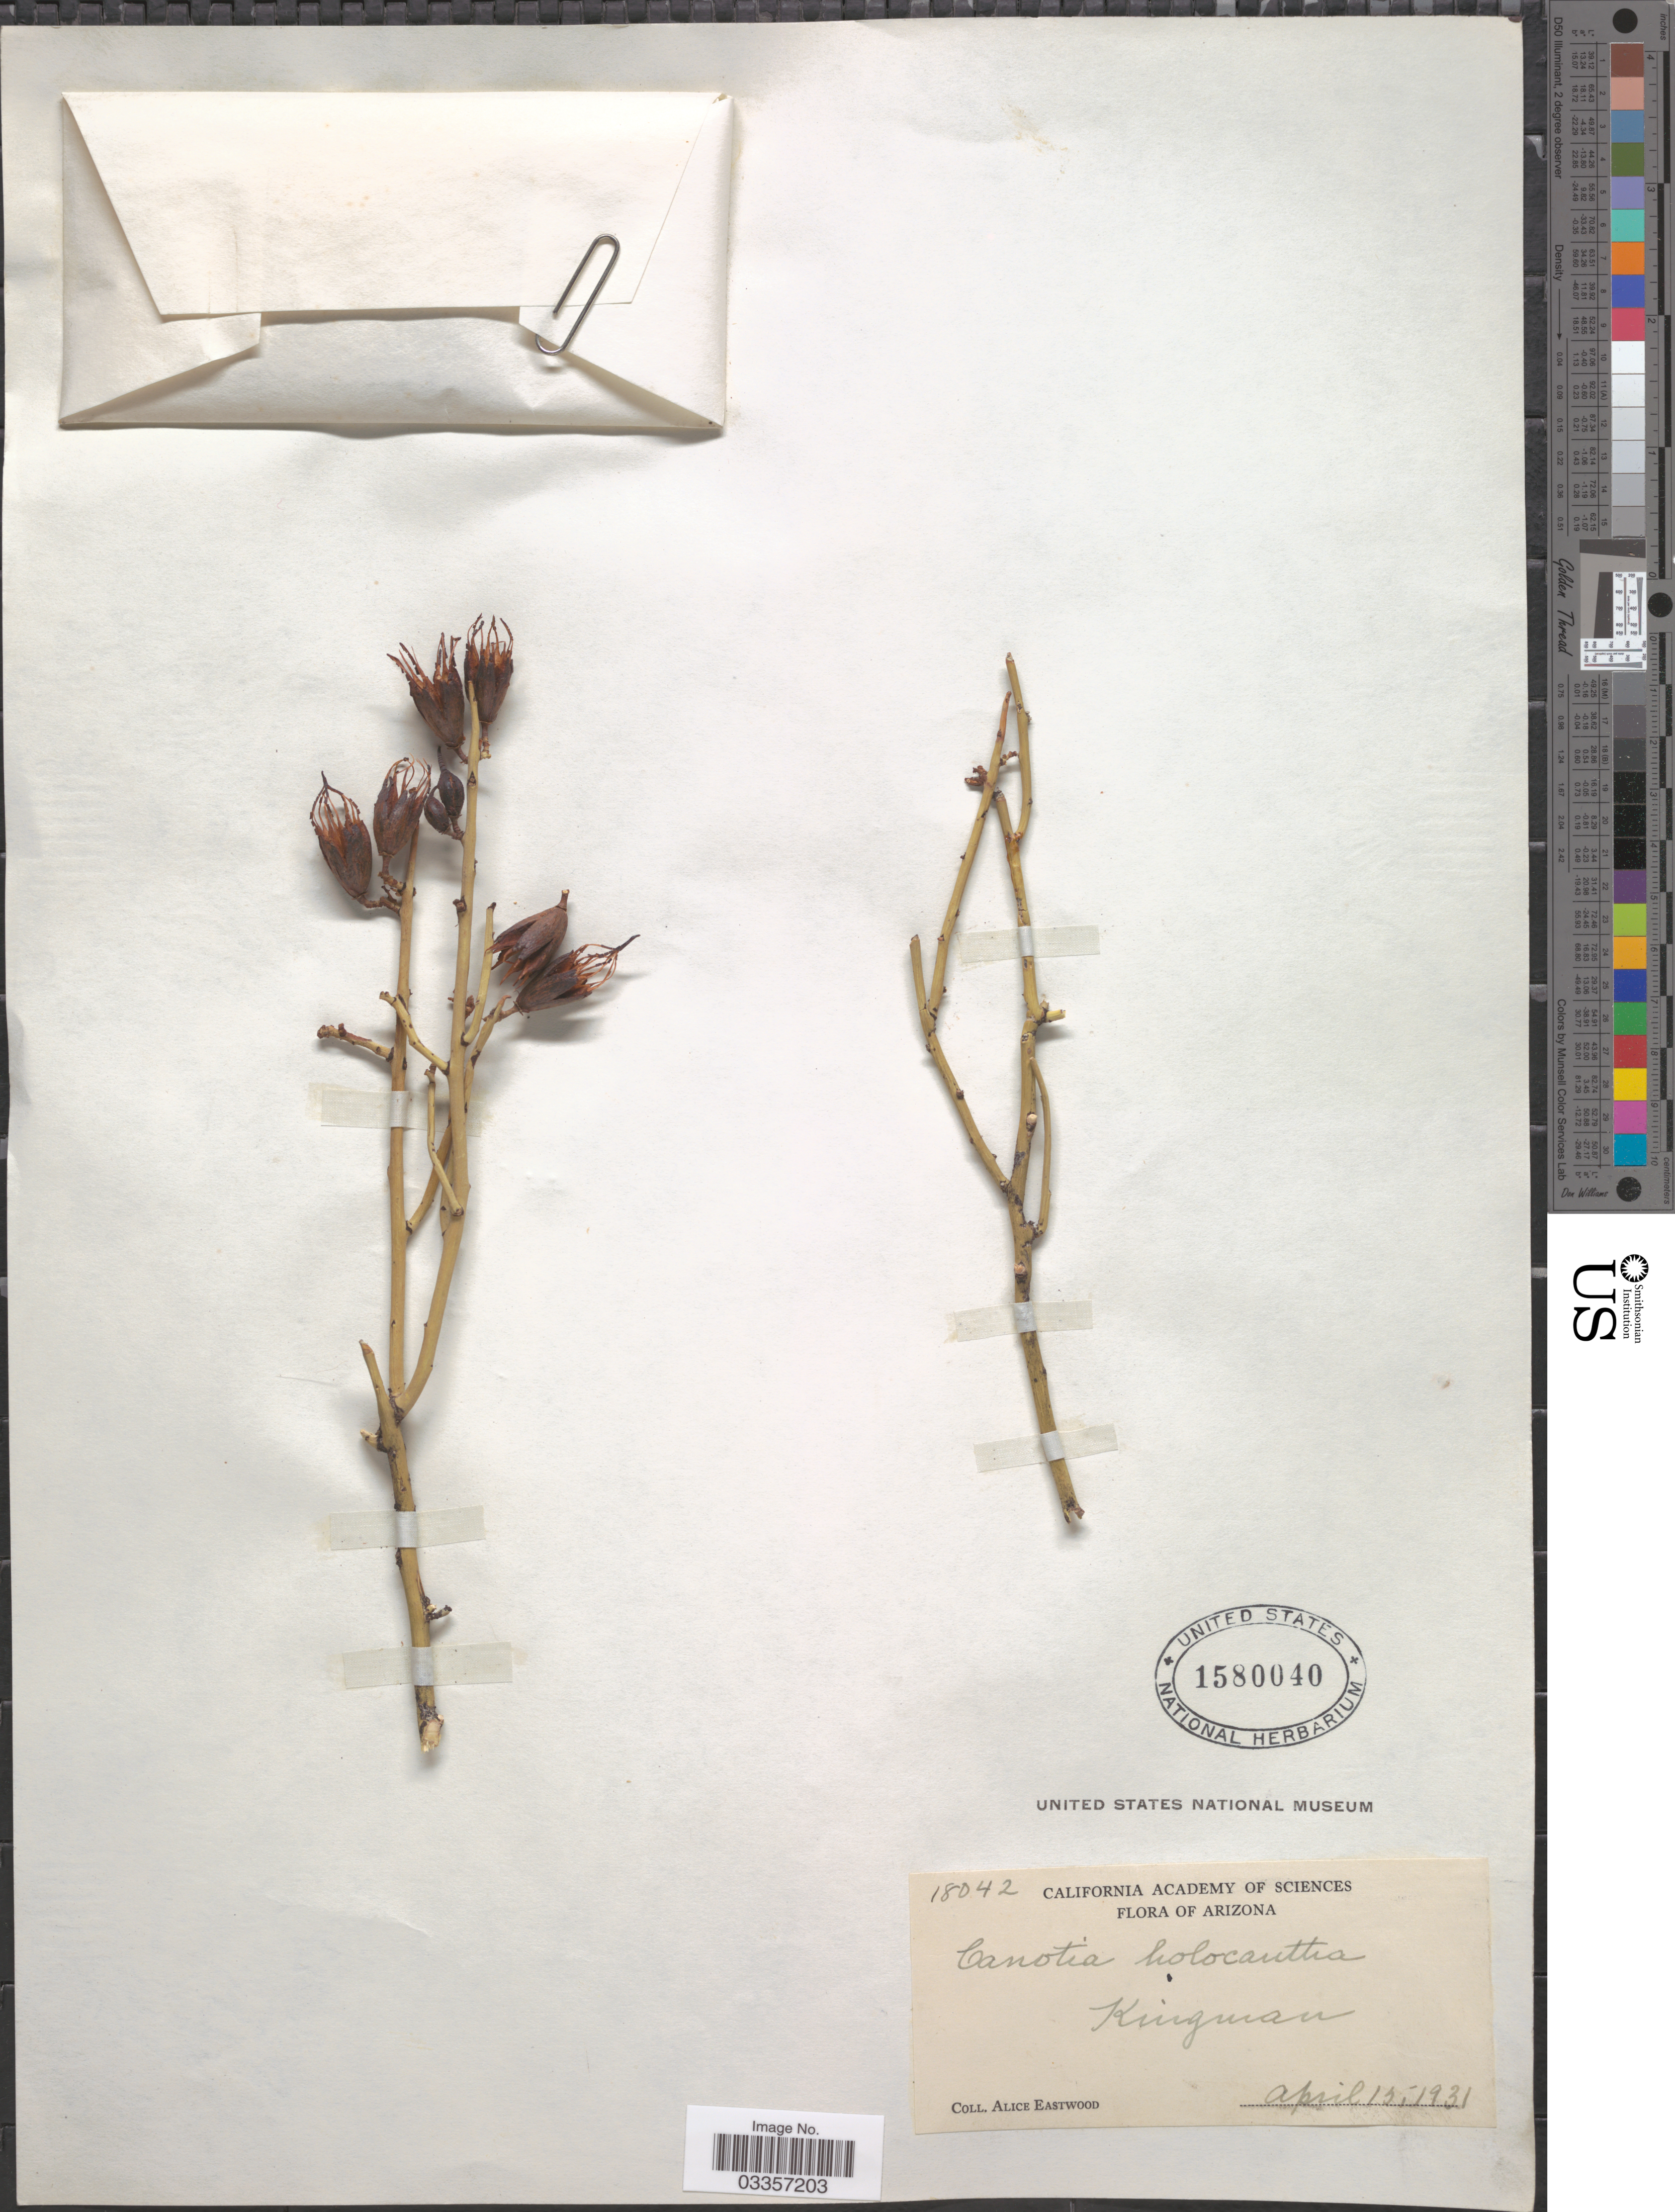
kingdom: Plantae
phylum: Tracheophyta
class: Magnoliopsida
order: Celastrales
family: Celastraceae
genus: Canotia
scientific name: Canotia holacantha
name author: Torr.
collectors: A. Eastwood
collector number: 18042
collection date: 1931-04-15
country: United States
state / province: Arizona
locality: Kingman.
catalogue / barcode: US 1580040